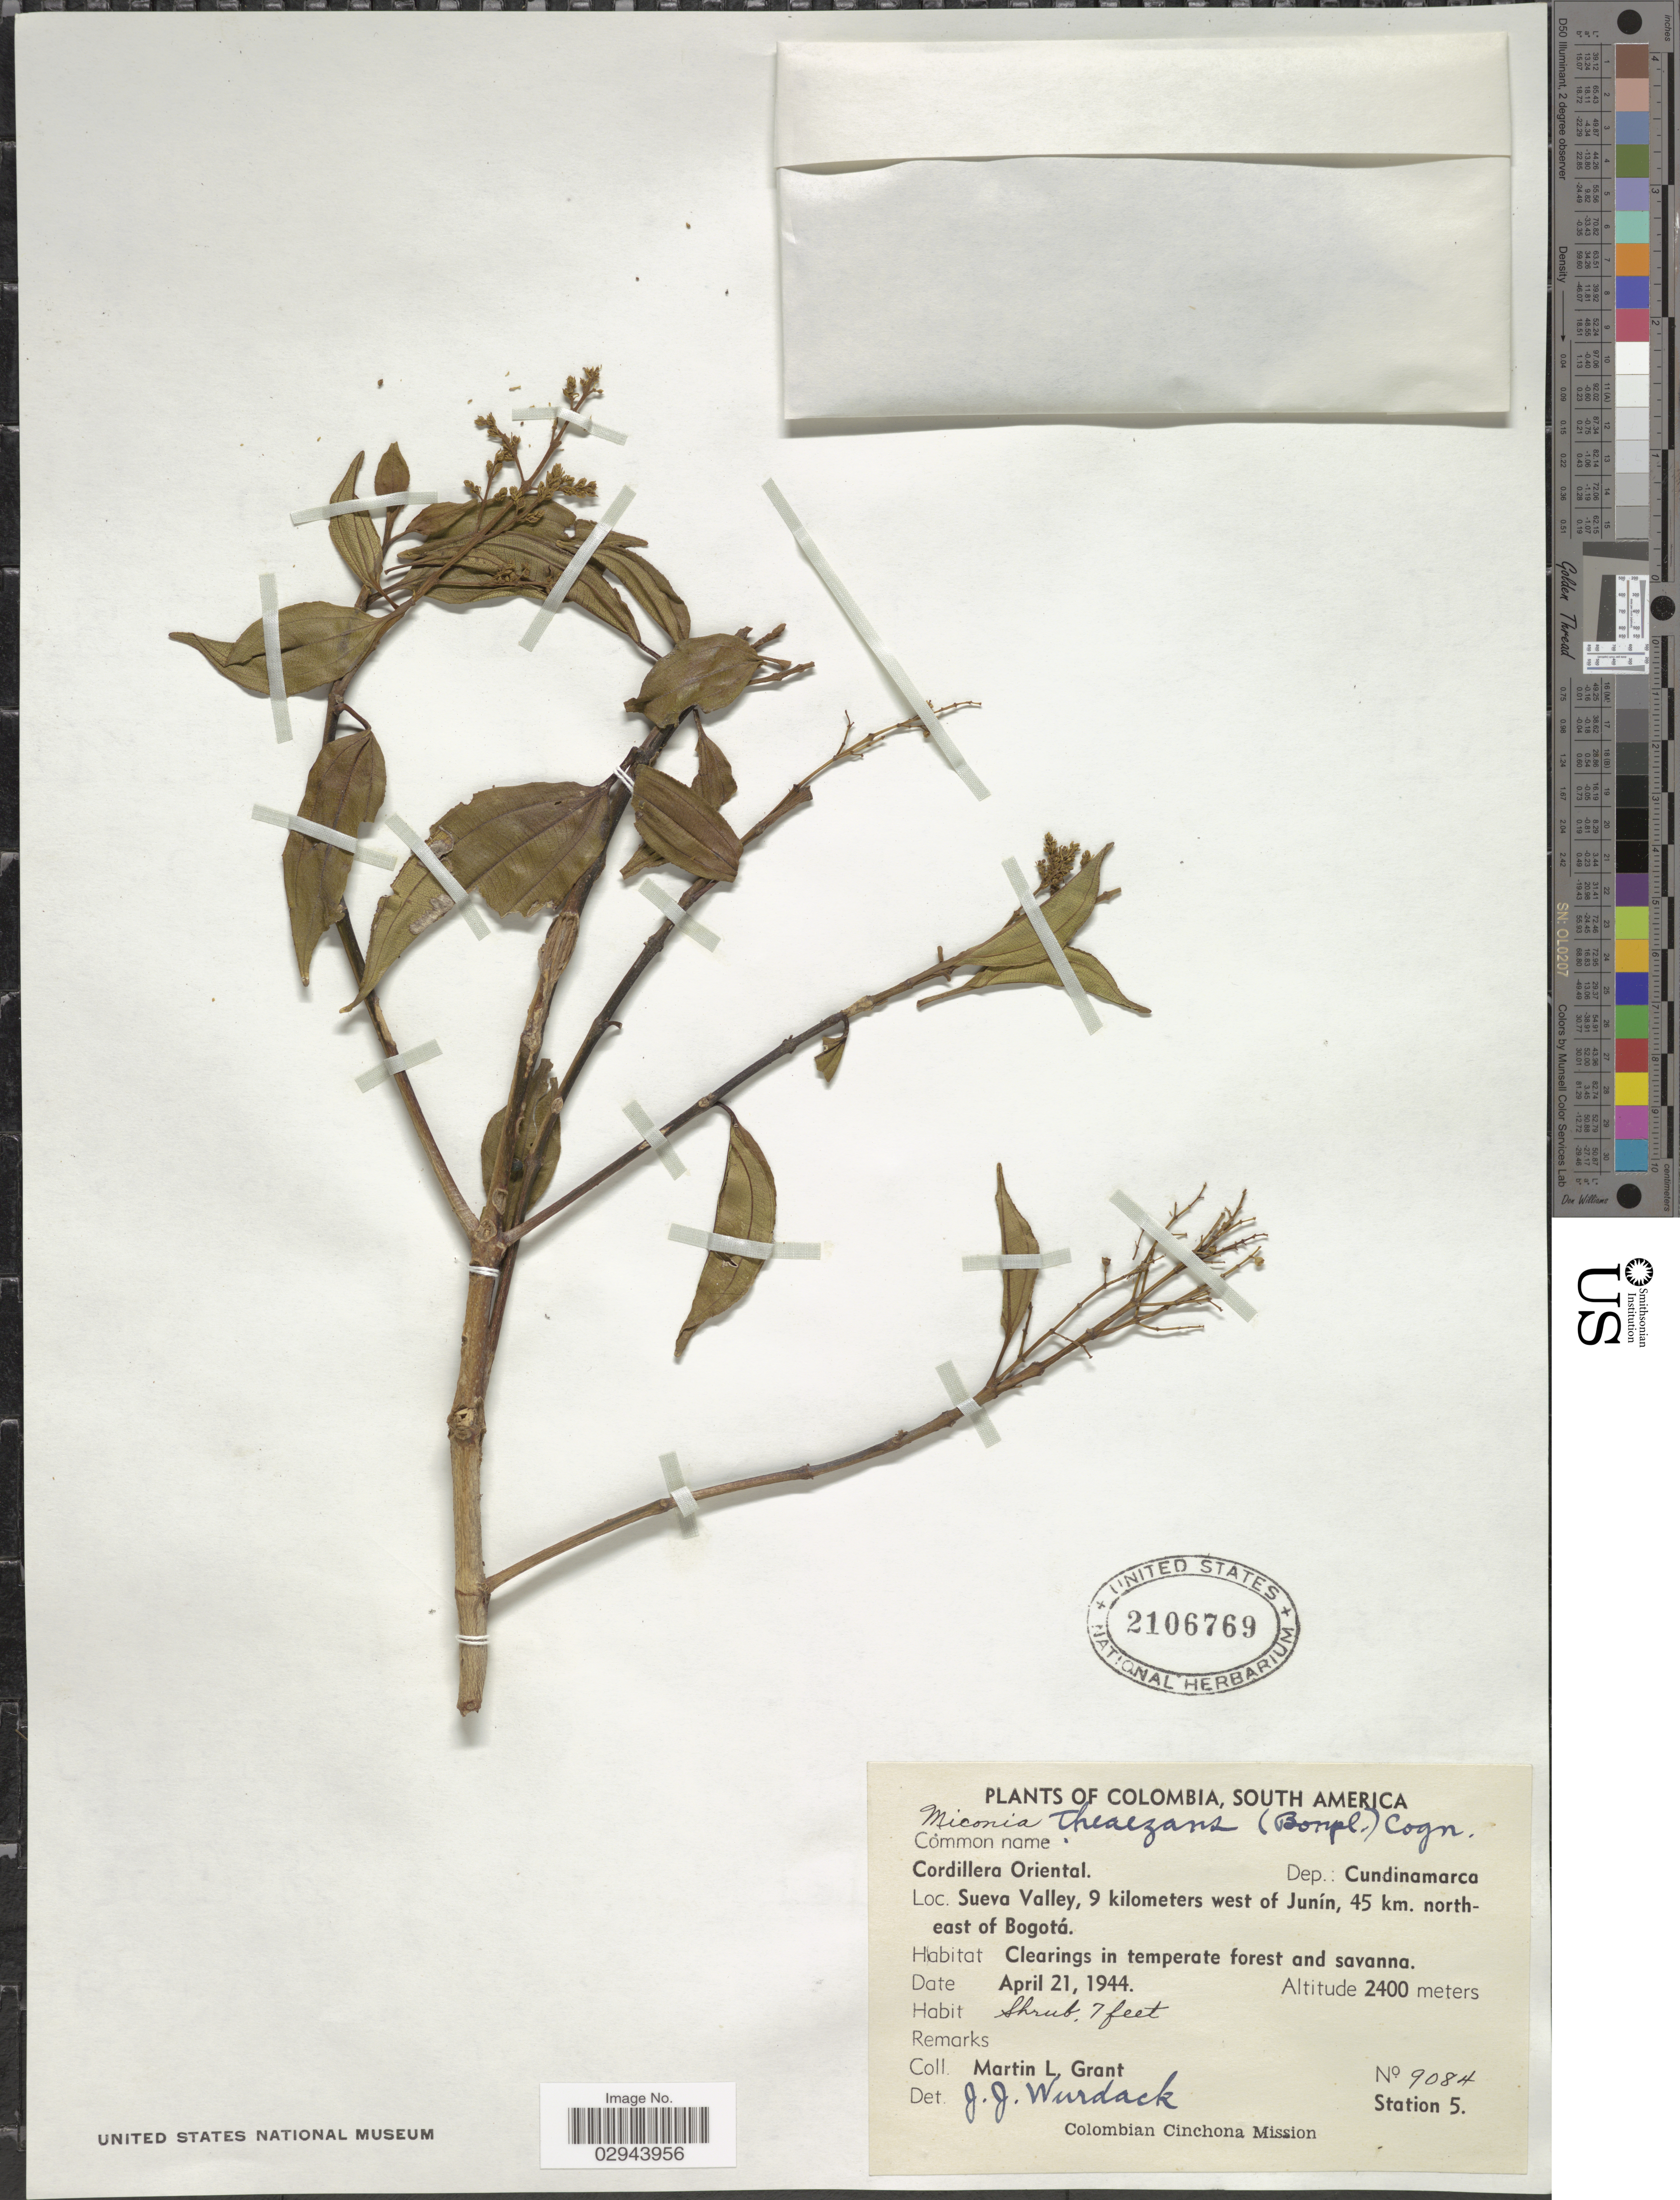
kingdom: Plantae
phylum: Tracheophyta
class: Magnoliopsida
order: Myrtales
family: Melastomataceae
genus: Miconia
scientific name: Miconia theizans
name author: (Bonpl.) Cogn.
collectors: M. L. Grant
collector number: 9084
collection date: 1944-04-21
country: Colombia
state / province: Cundinamarca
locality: Cordillera Oriental, Dep. Cundinamarca, Sueva Valley, 9 kilometers west of Junín, 45 km. northeast of Bogotá.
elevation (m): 2400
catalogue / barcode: US 2106769